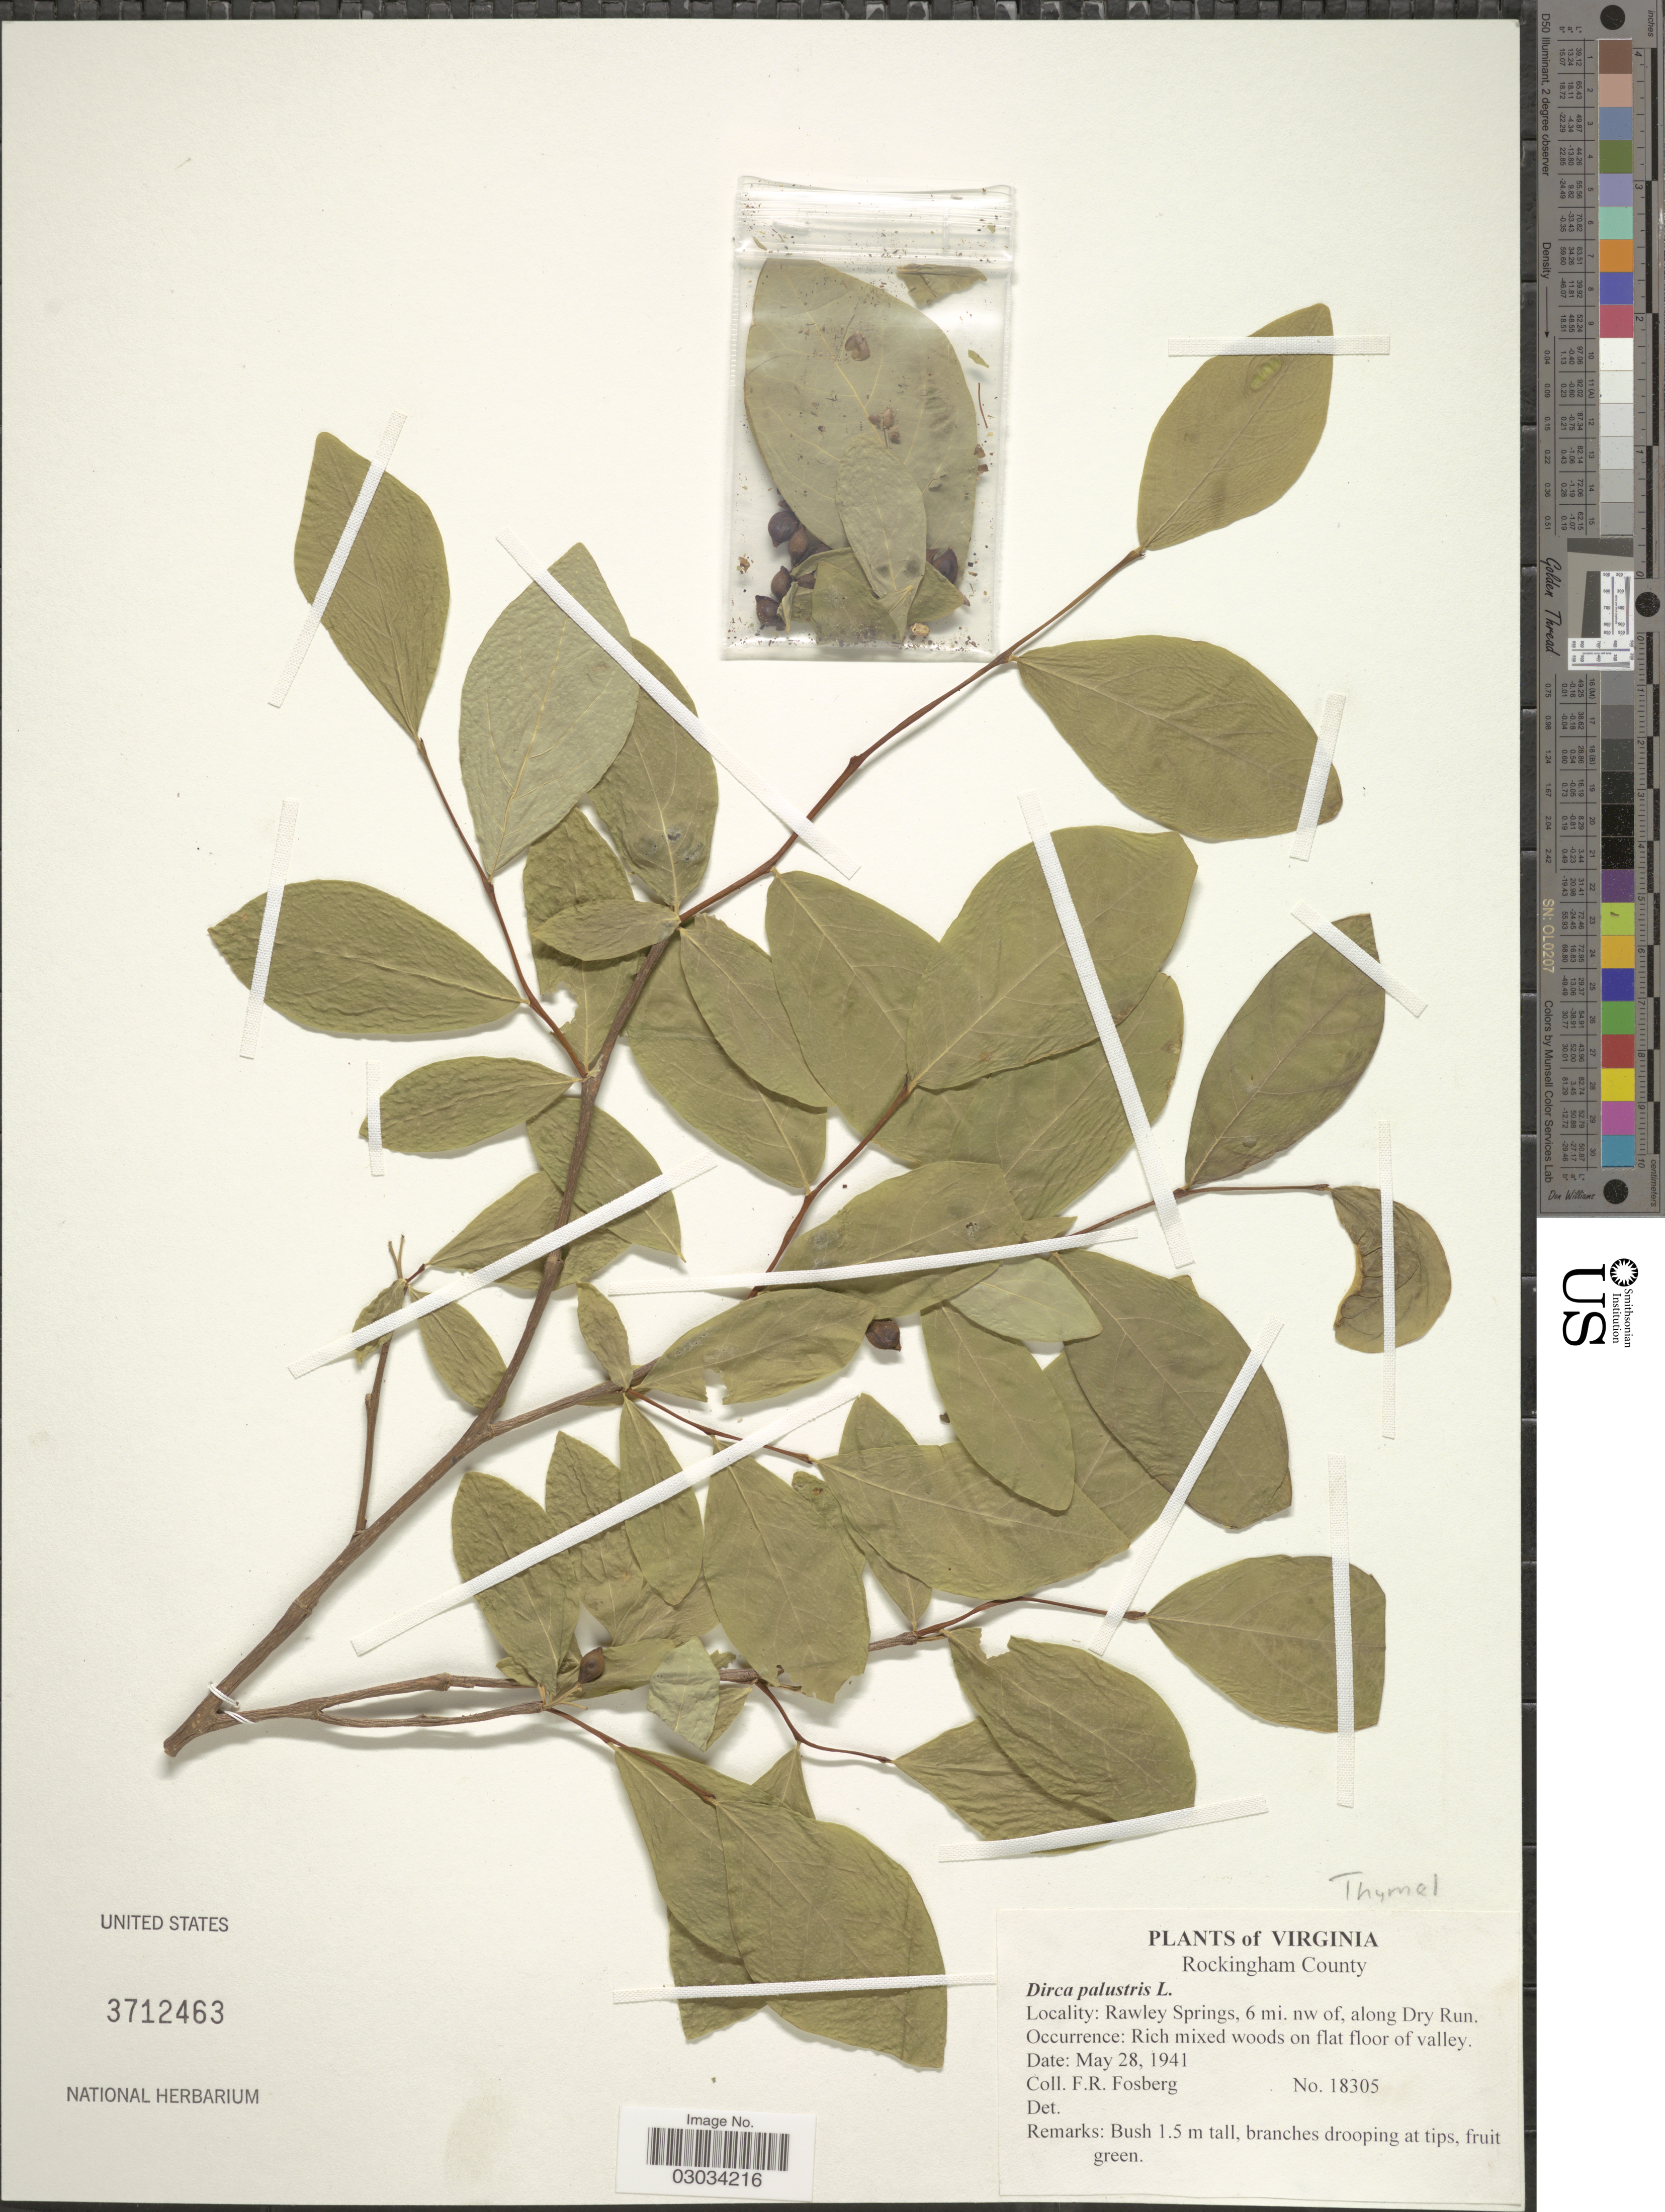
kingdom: Plantae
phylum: Tracheophyta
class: Magnoliopsida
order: Malvales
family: Thymelaeaceae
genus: Dirca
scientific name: Dirca palustris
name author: L.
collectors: F. R. Fosberg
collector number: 18305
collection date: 1941-05-28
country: United States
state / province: Virginia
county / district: Rockingham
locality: Rawley Springs, 6 mi. nw of, along Dry Run.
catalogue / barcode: US 3712463